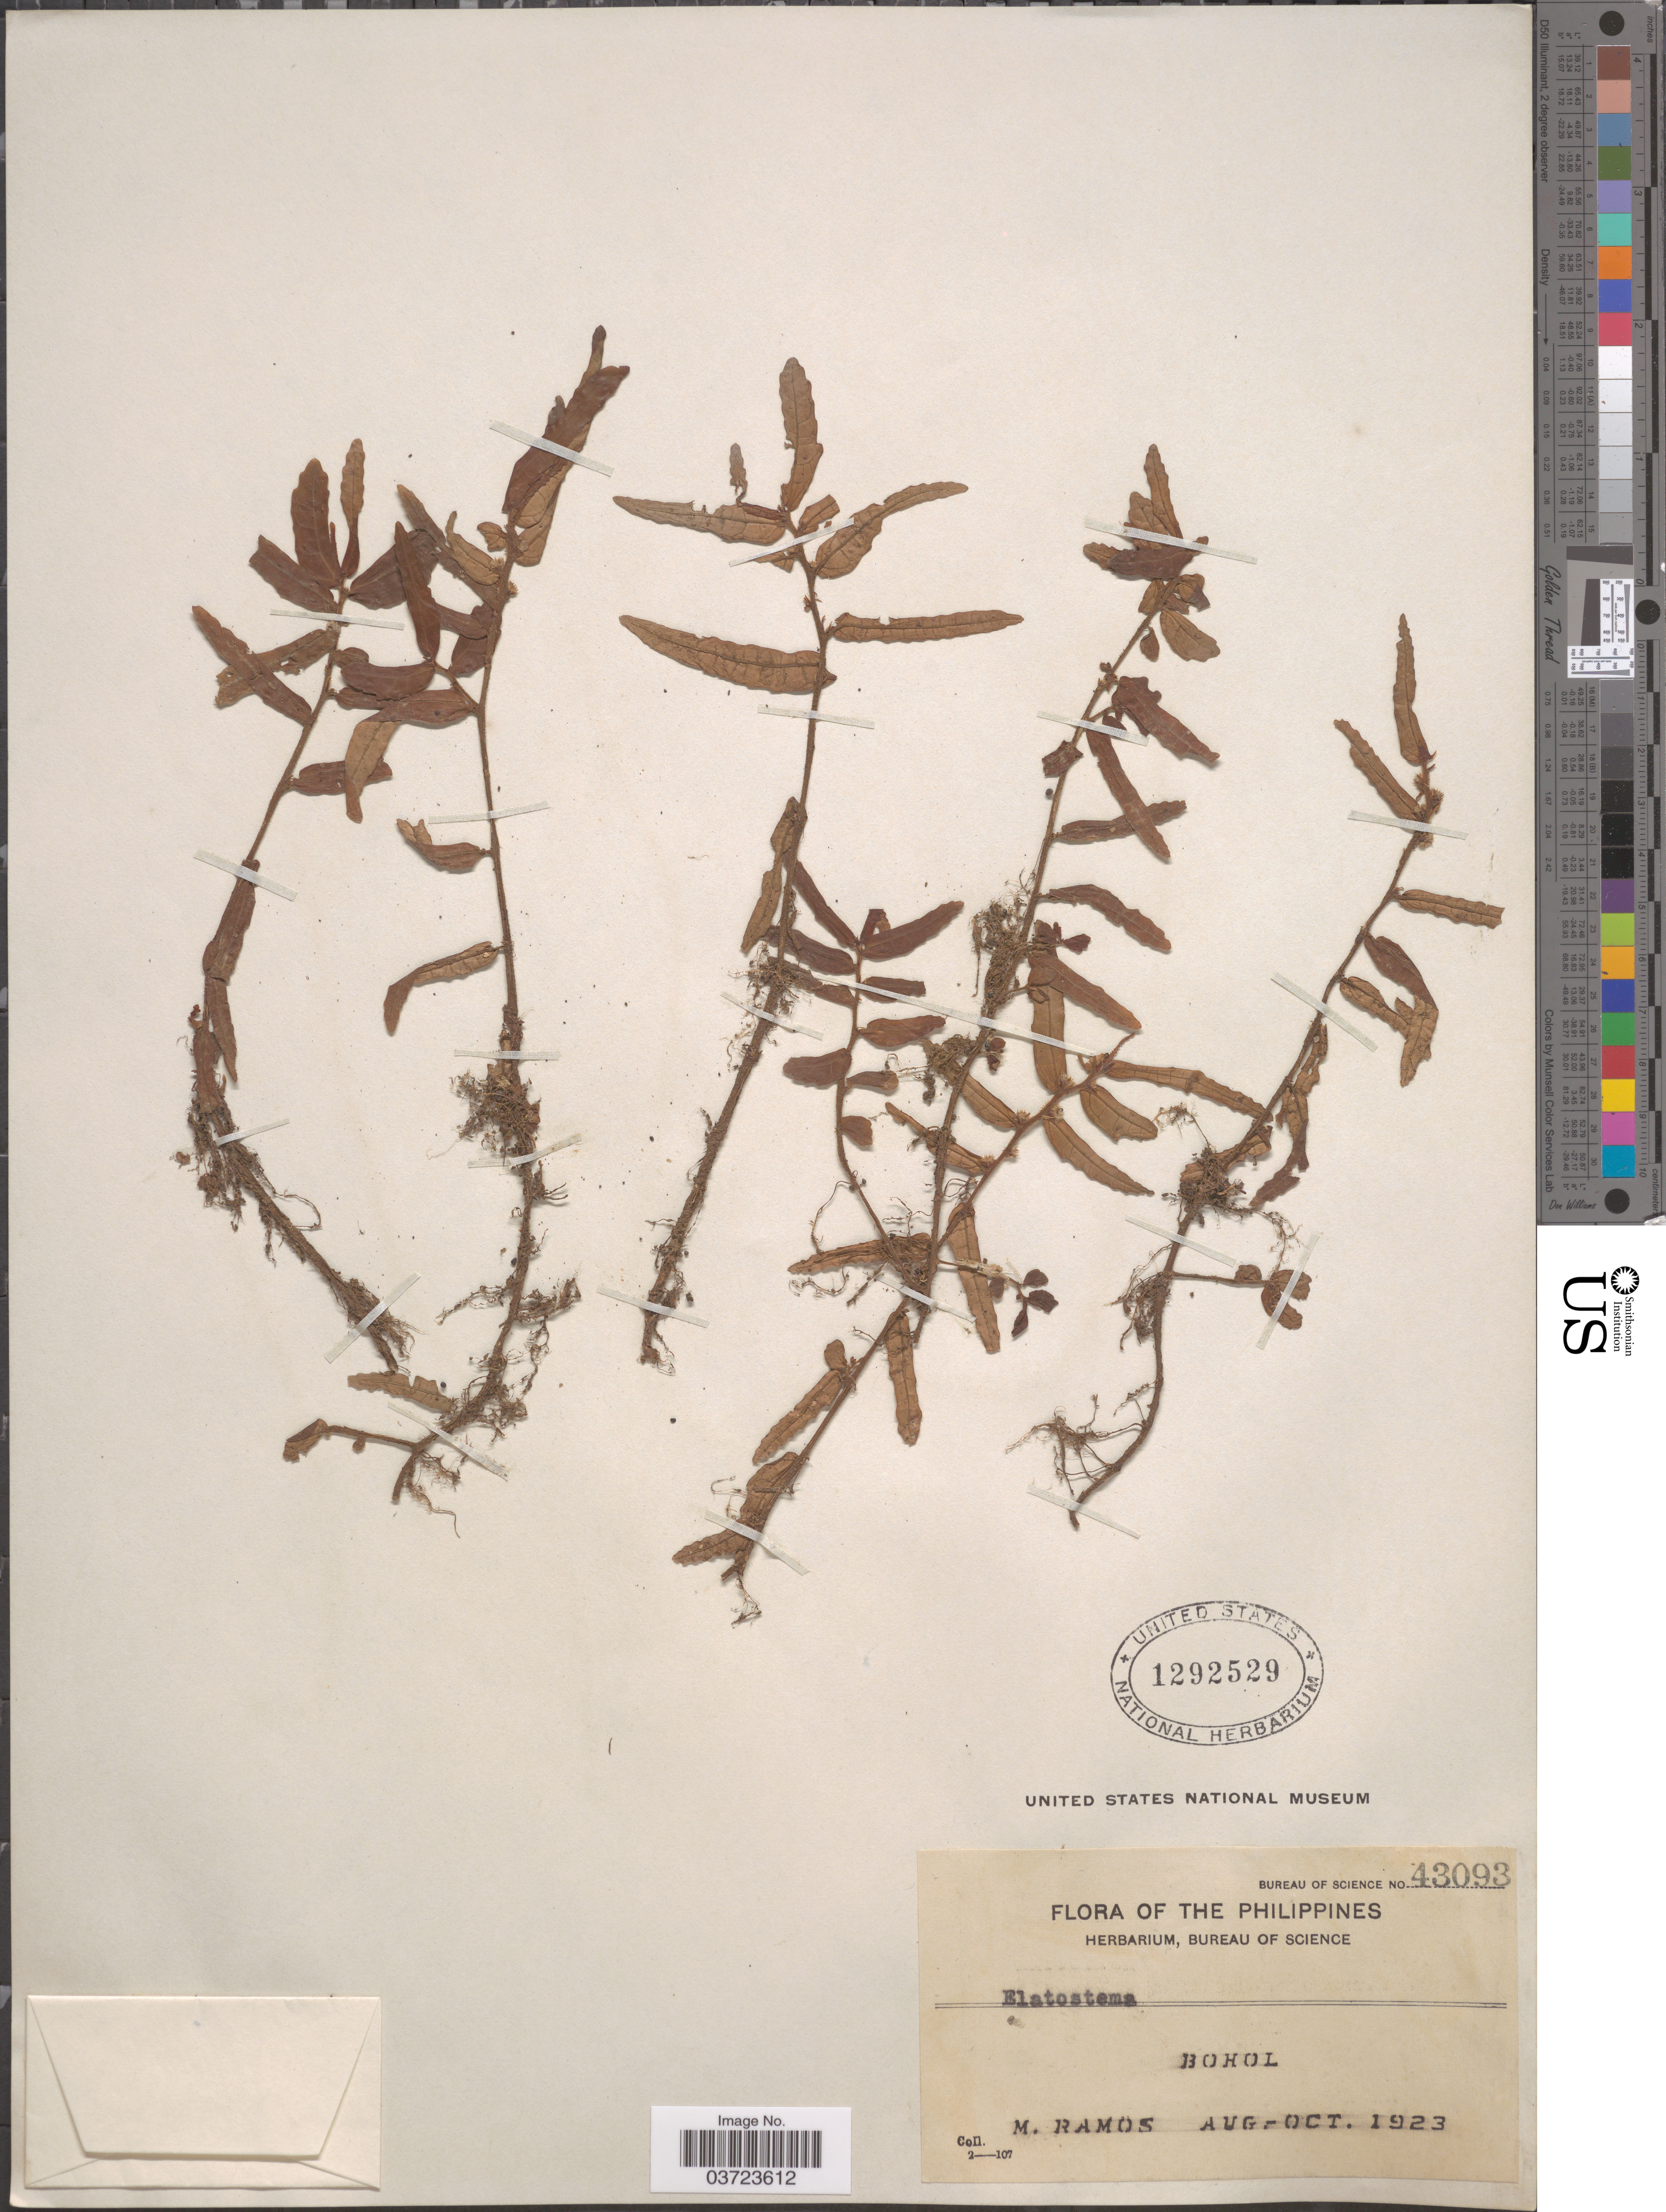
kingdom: Plantae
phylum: Tracheophyta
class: Magnoliopsida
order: Rosales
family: Urticaceae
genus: Elatostema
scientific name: Elatostema sp.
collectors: M. Ramos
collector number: Bureau of Science 43093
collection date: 1923-08/1923-10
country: Philippines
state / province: Central Visayas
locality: Bohol.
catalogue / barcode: US 1292529